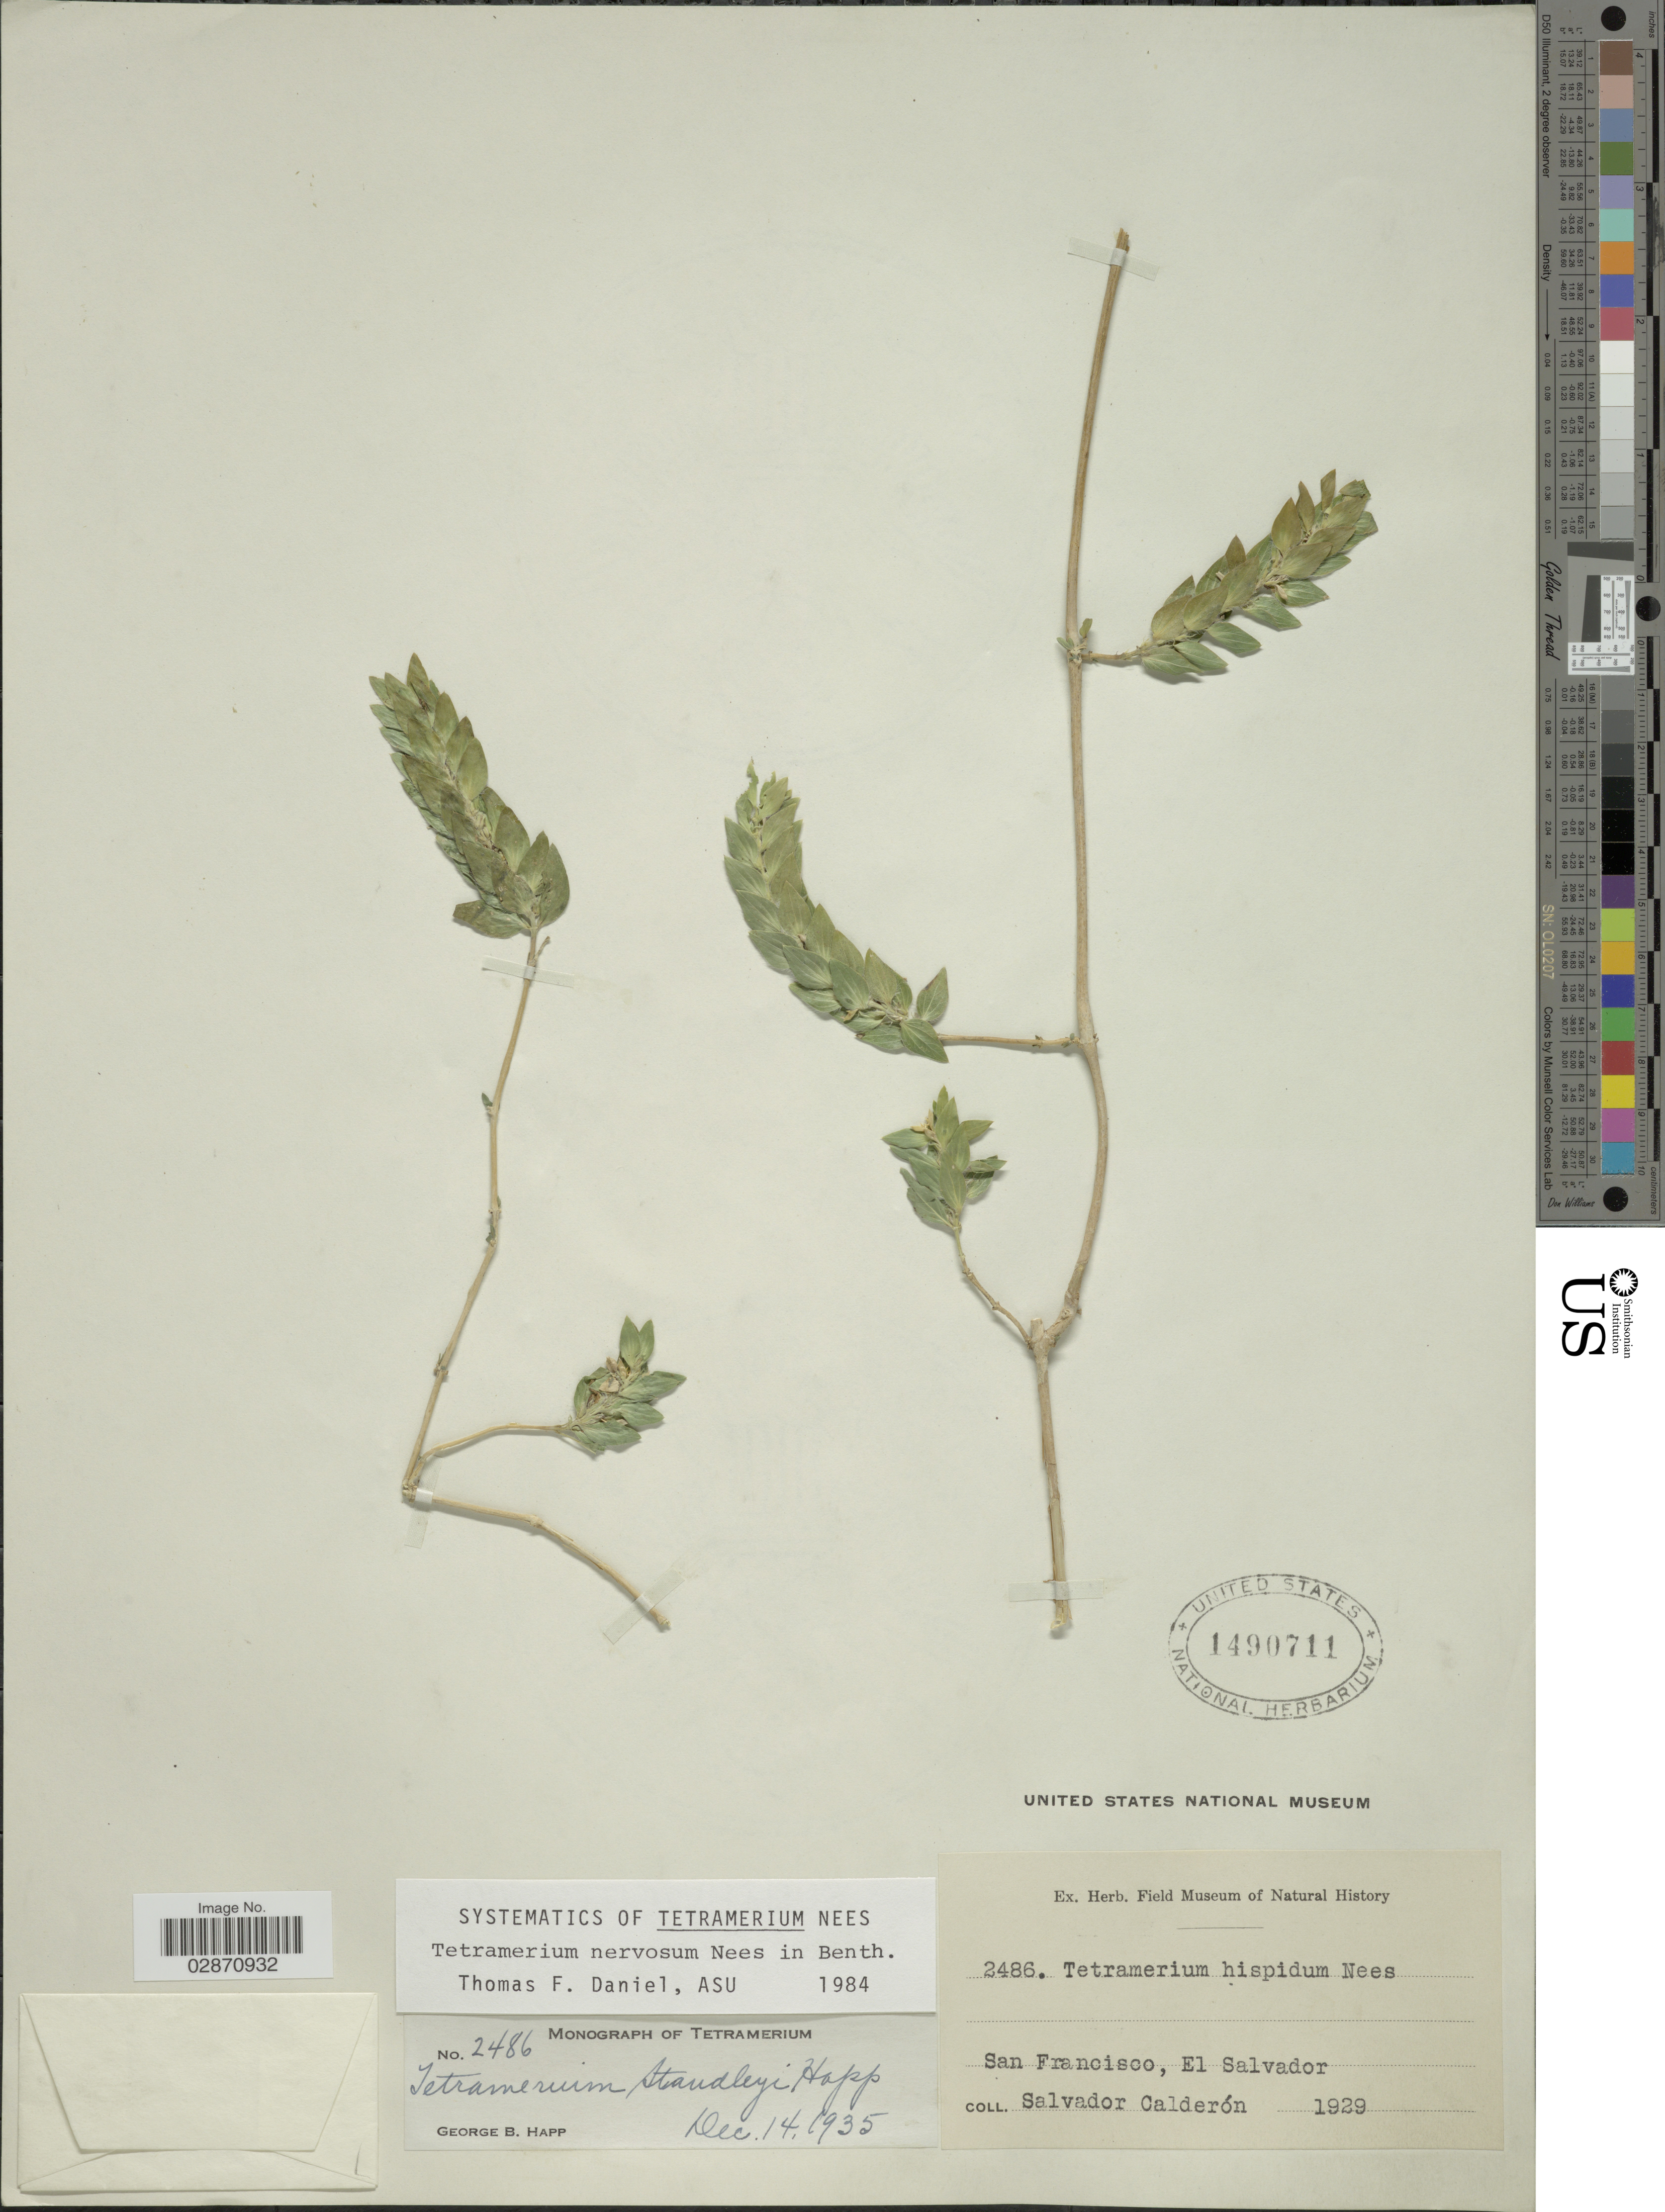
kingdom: Plantae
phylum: Tracheophyta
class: Magnoliopsida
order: Lamiales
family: Acanthaceae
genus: Tetramerium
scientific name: Tetramerium nervosum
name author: Nees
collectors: S. Calderón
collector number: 2486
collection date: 1929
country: El Salvador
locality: San Francisco.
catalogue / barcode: US 1490711